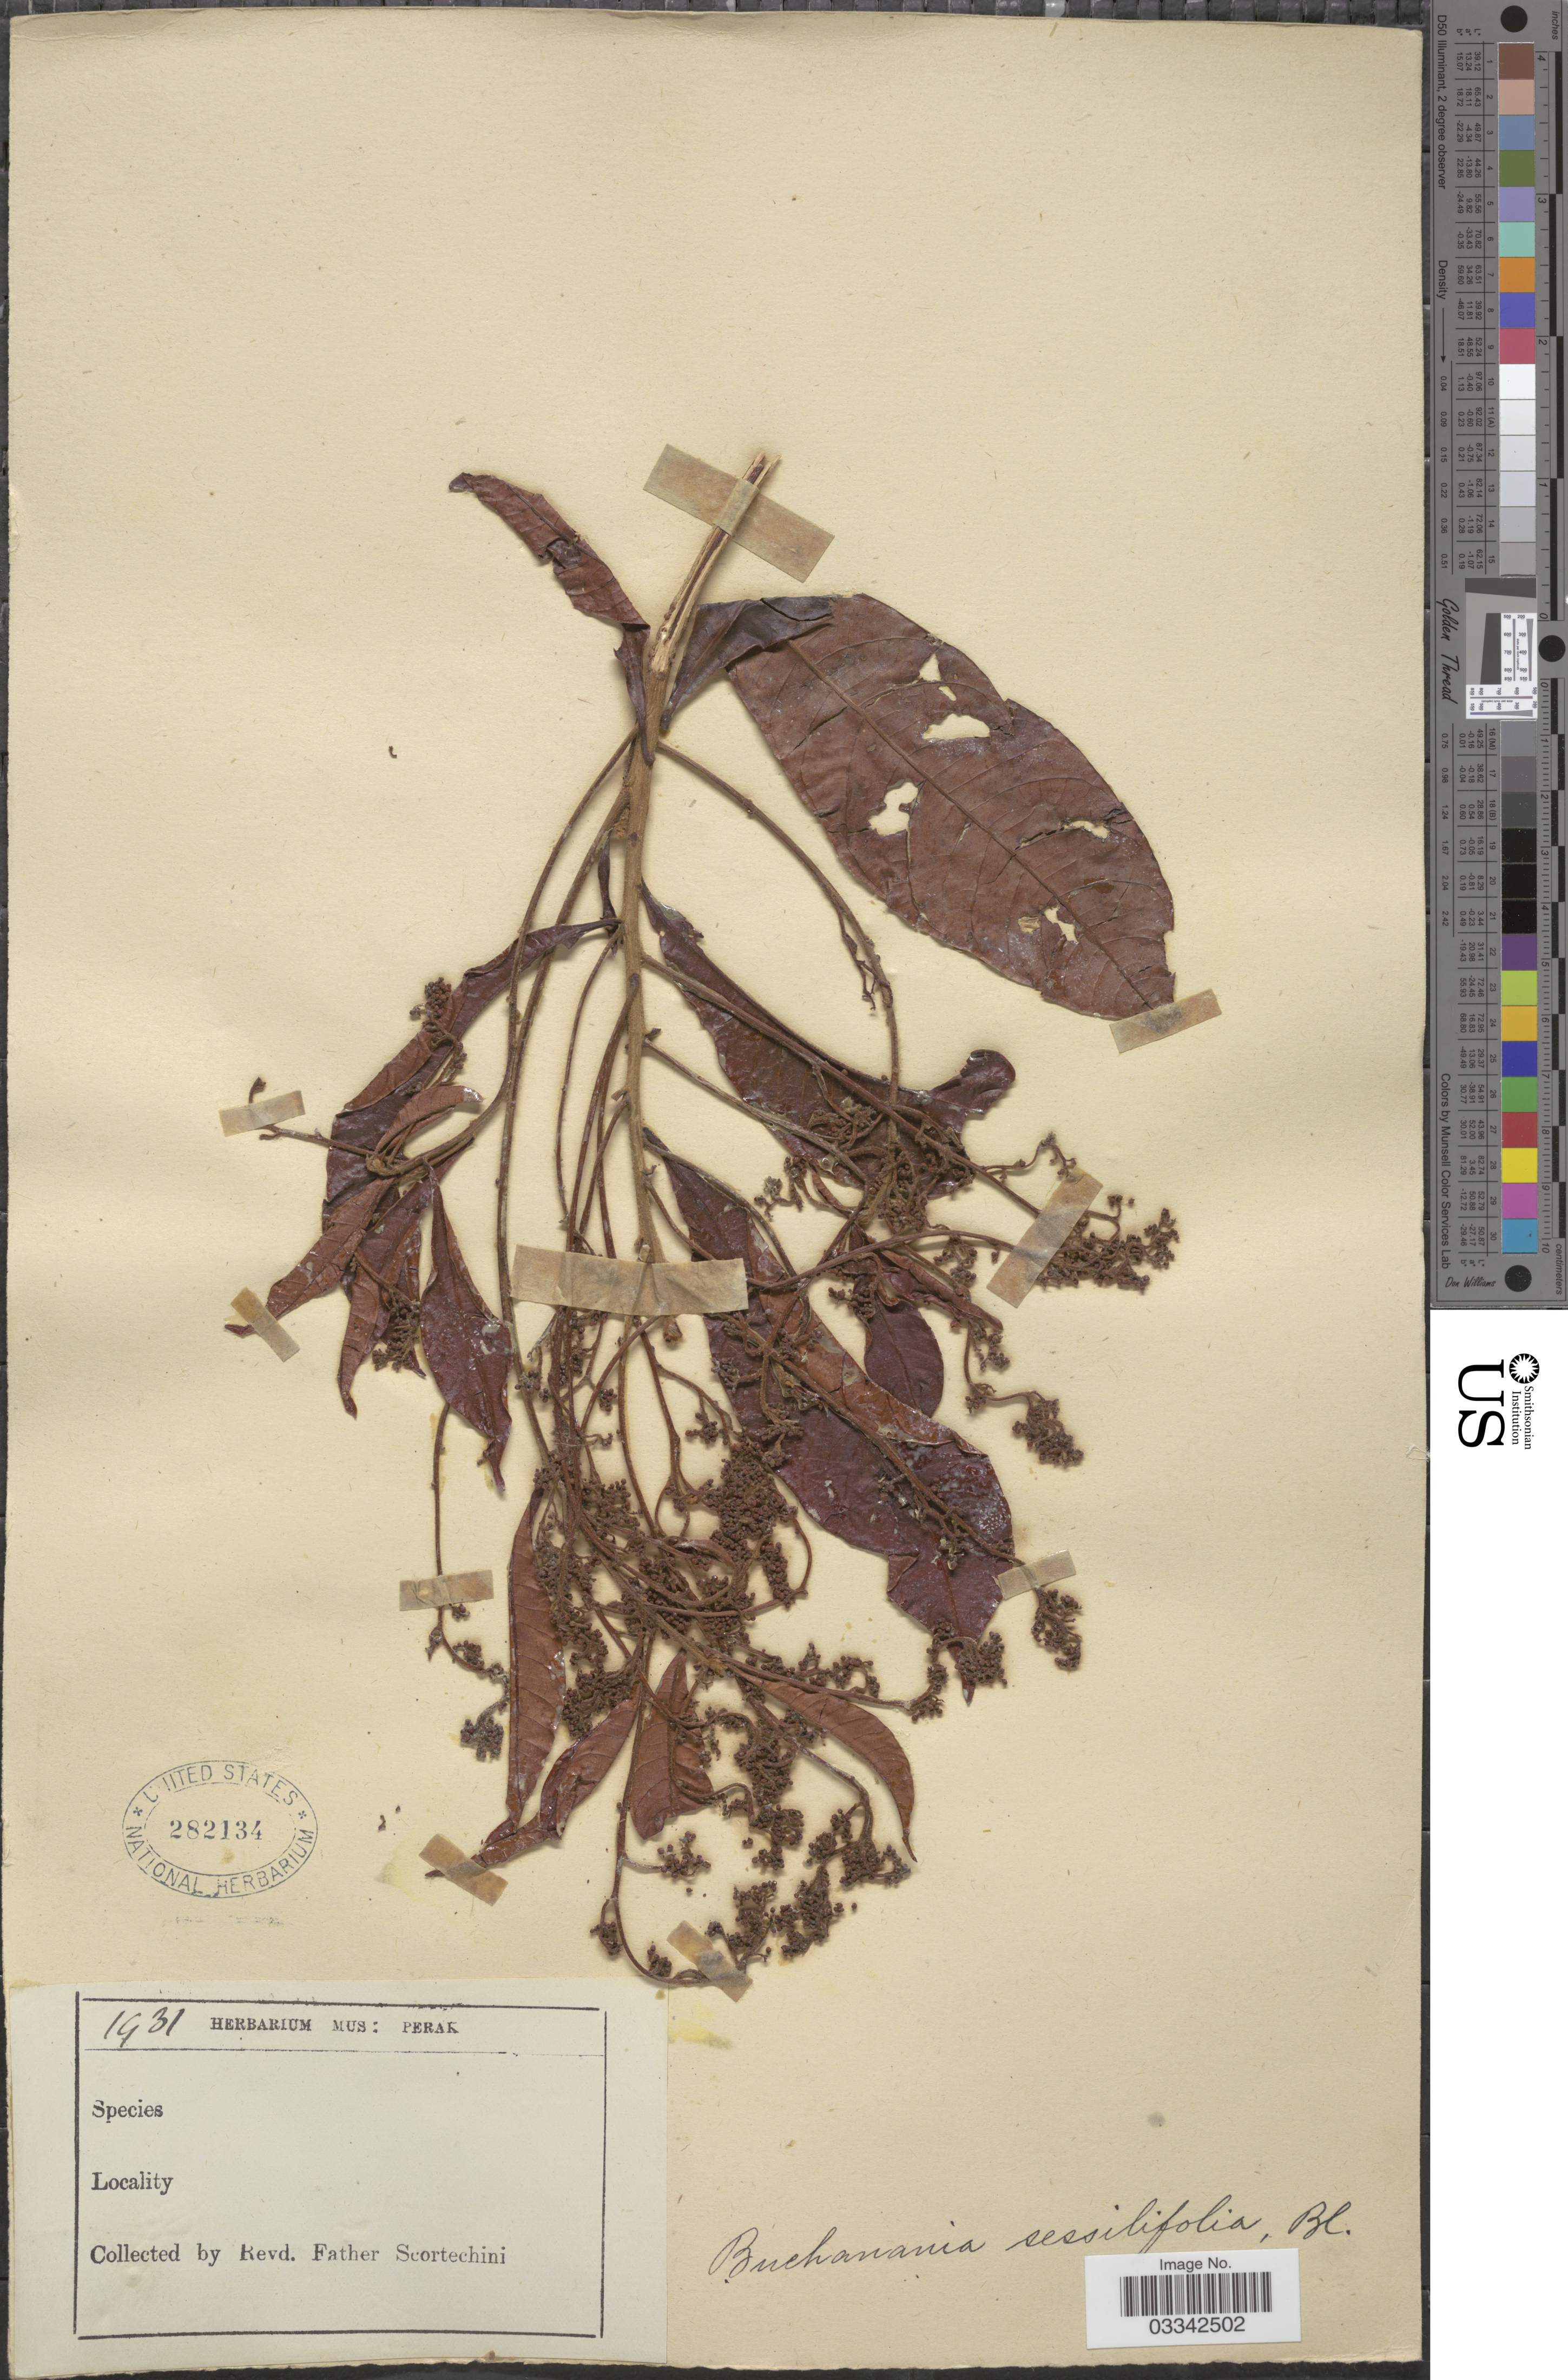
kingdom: Plantae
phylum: Tracheophyta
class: Magnoliopsida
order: Sapindales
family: Anacardiaceae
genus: Buchanania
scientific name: Buchanania sessilifolia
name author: Blume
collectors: Fr. Scortechini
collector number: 1931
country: Malaysia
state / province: Perak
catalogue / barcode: US 282134